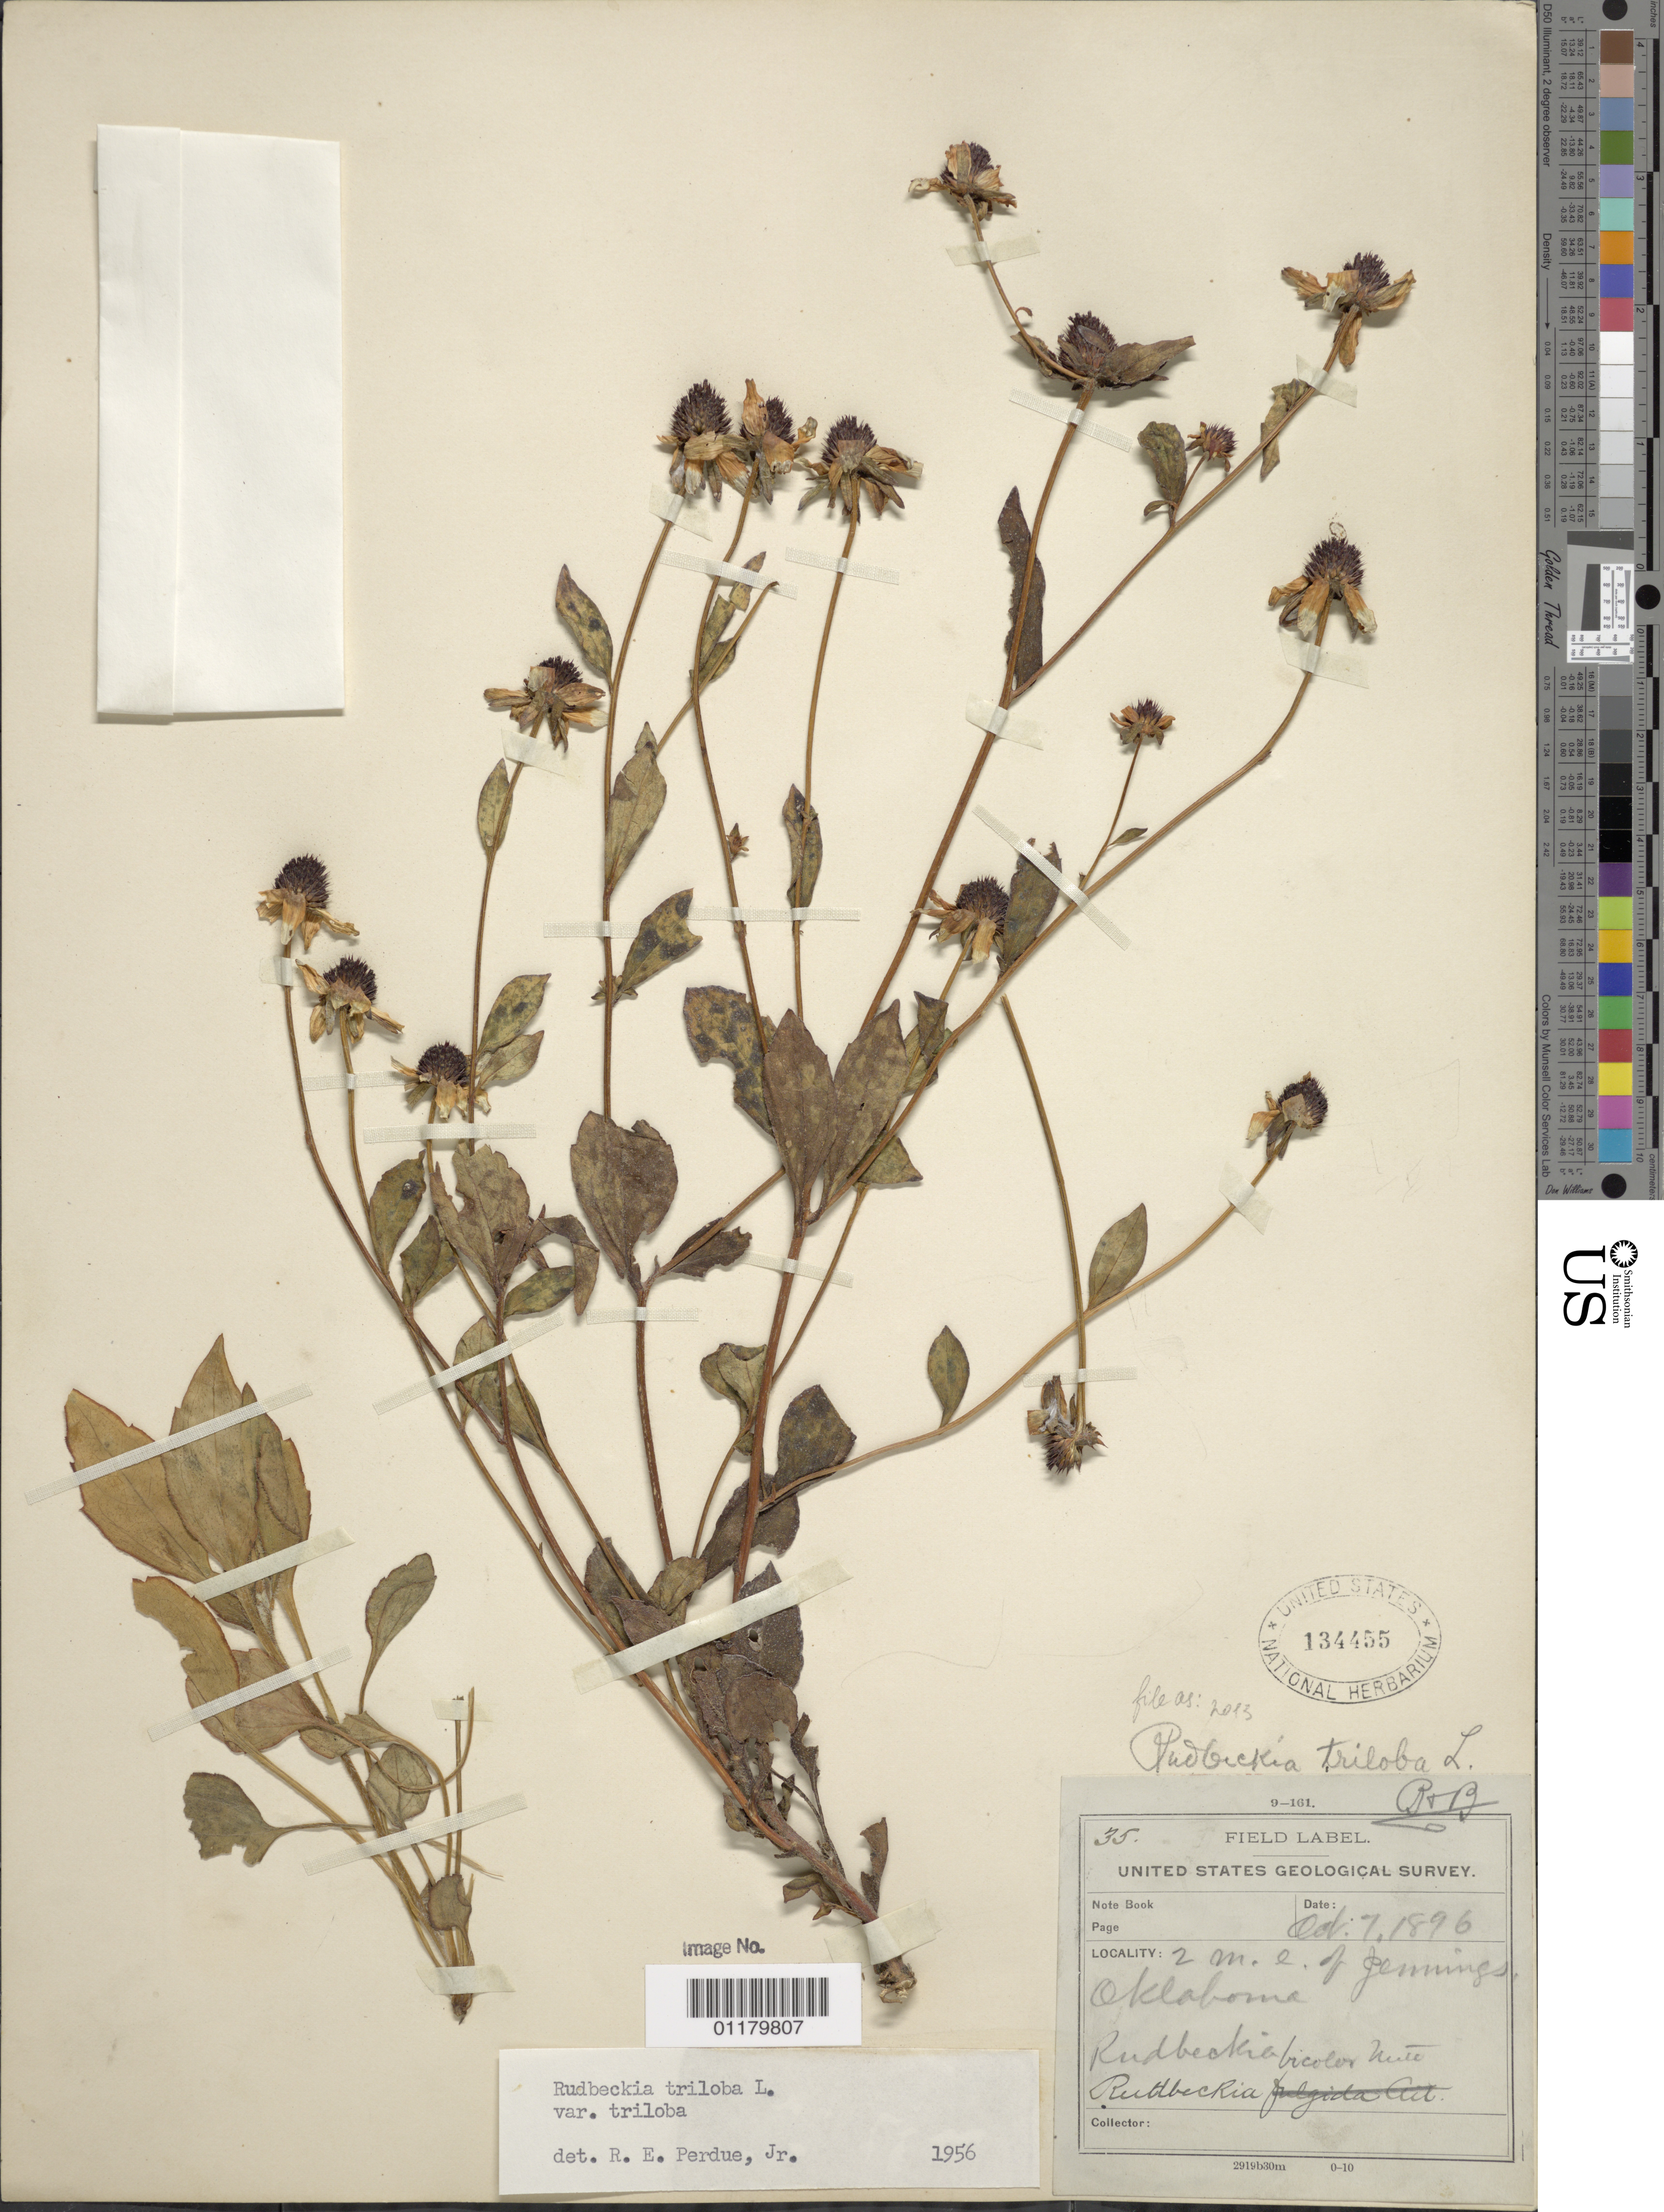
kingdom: Plantae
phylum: Tracheophyta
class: Magnoliopsida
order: Asterales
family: Asteraceae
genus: Rudbeckia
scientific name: Rudbeckia triloba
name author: L.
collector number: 35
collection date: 1896-10-07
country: United States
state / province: Oklahoma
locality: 2 m. E. of Jennings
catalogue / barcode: US 134455